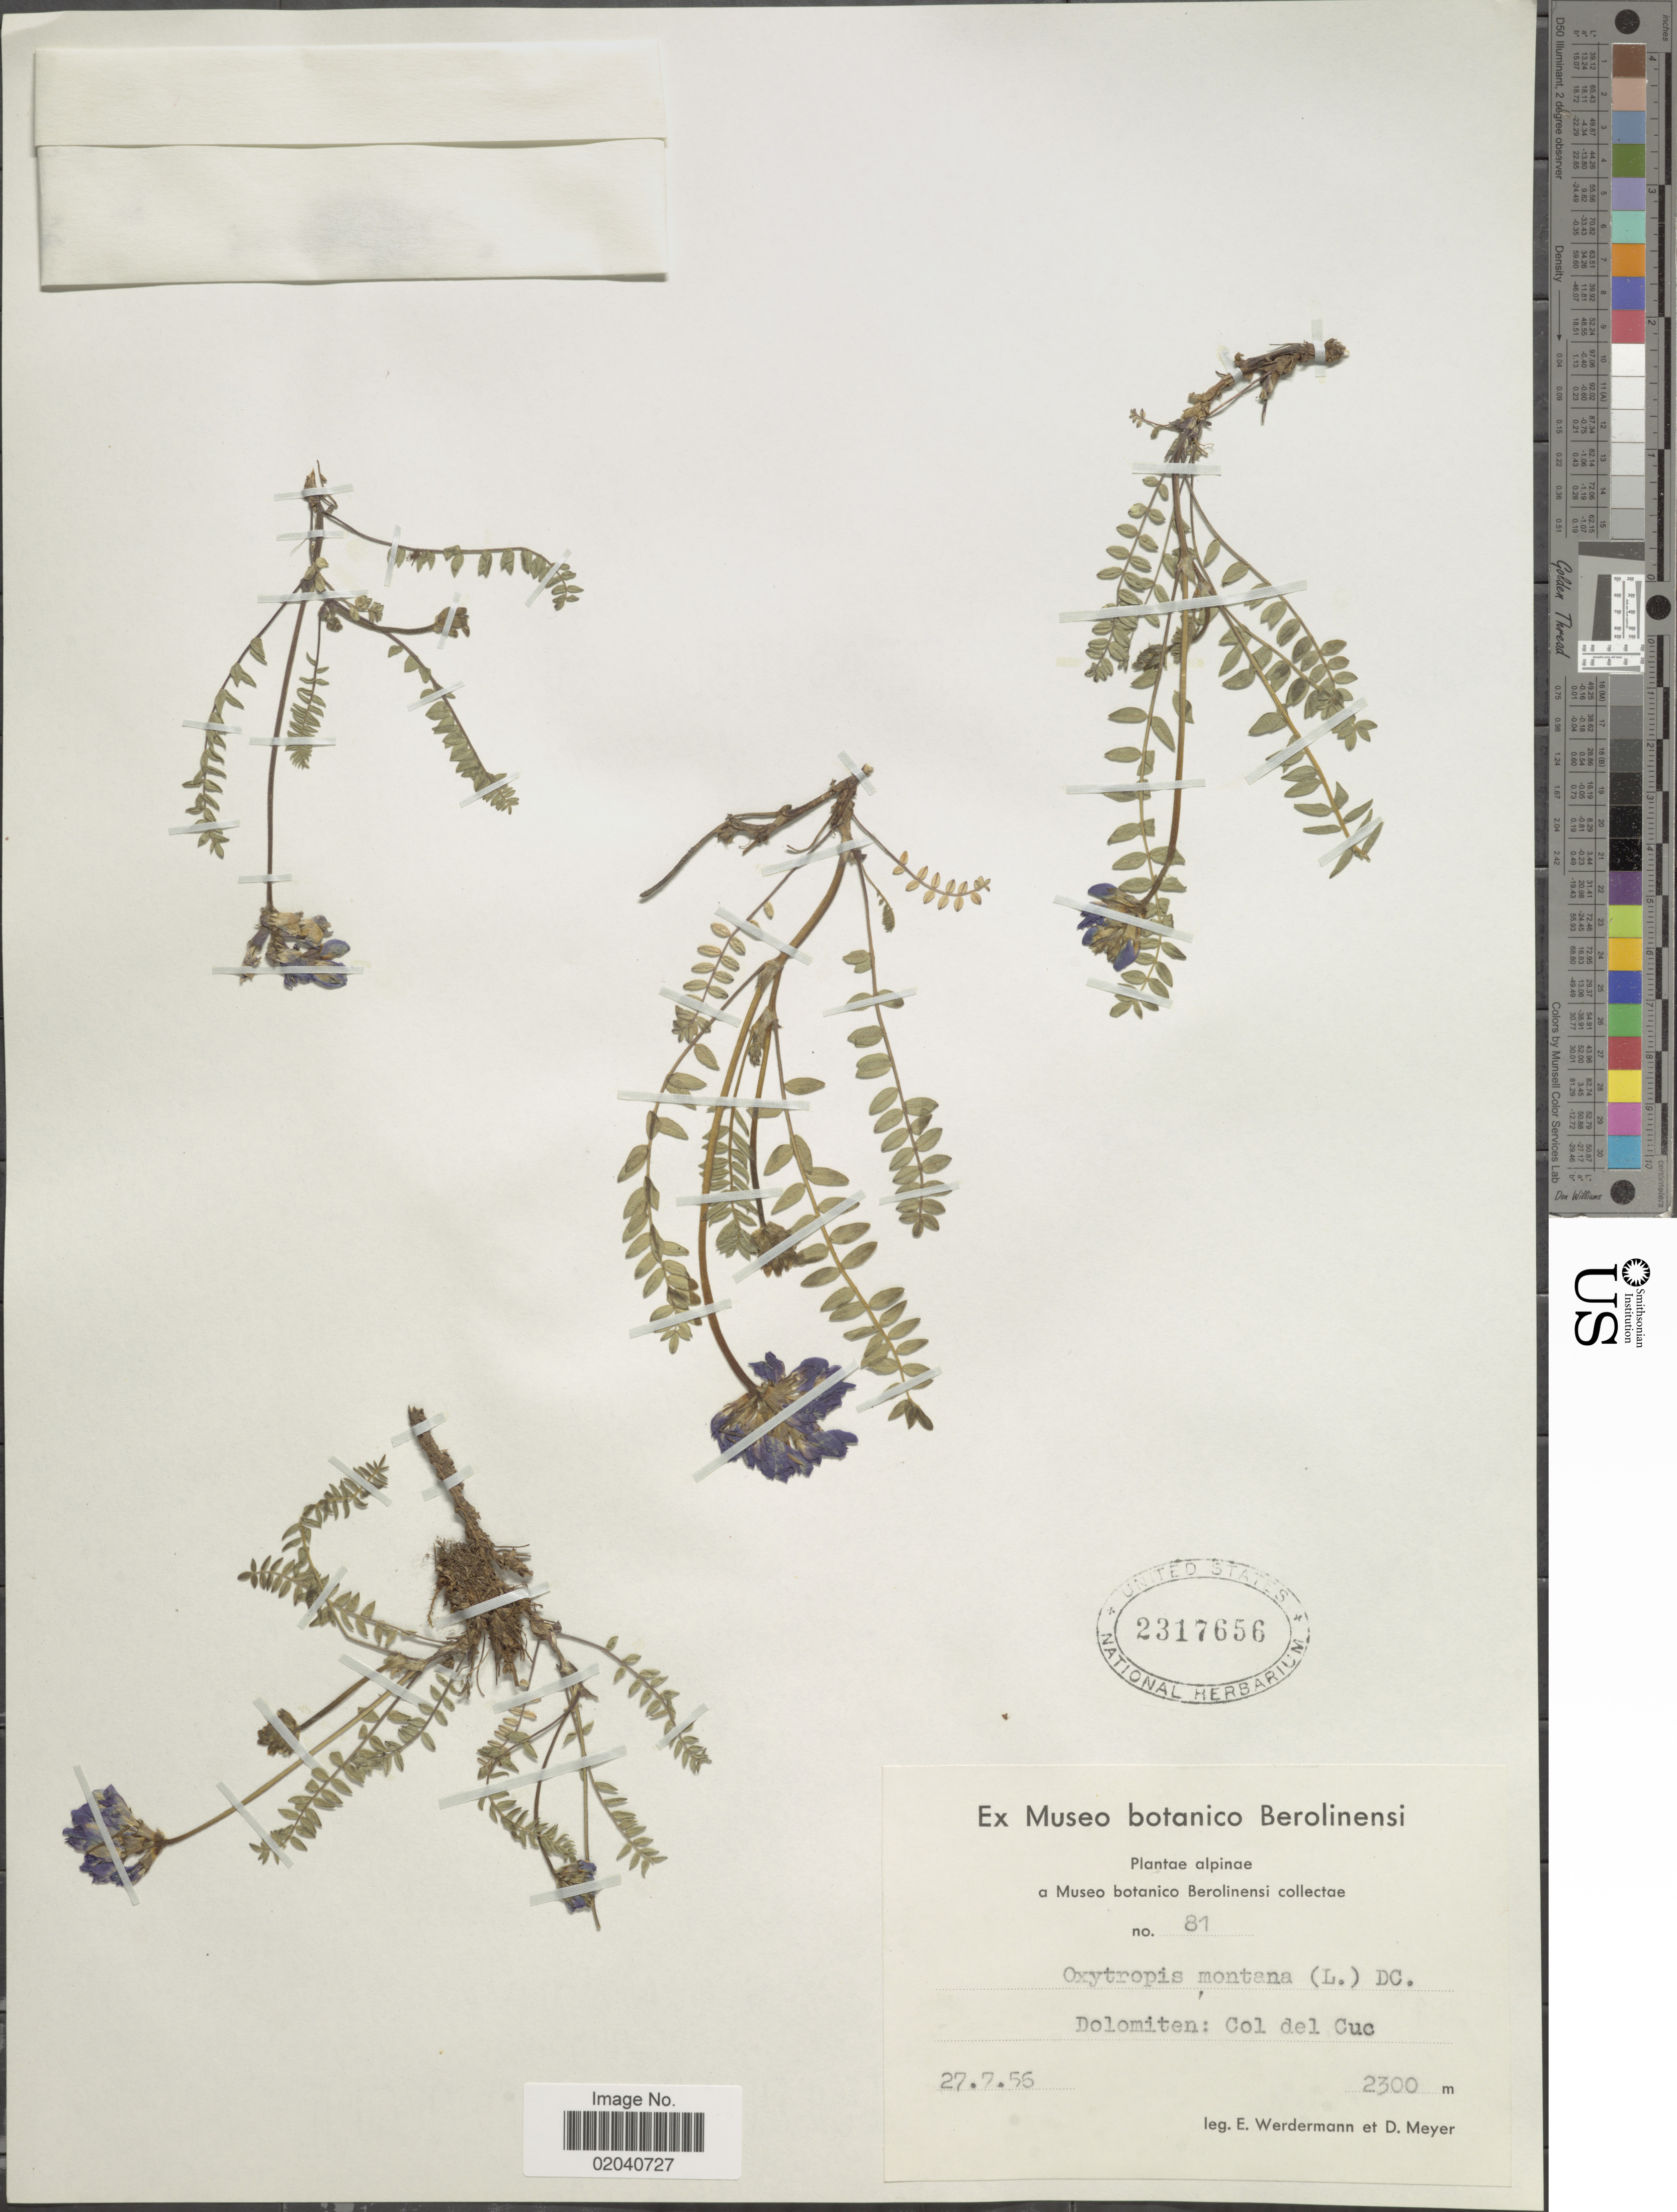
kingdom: Plantae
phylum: Tracheophyta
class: Magnoliopsida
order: Fabales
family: Fabaceae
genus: Oxytropis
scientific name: Oxytropis montana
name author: (L.) DC.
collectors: E. Werdermann & D. Meyer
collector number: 81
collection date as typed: Transcribed d/m/y: 27/7/56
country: Italy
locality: Dolomiten: Col del Cuc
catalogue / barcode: US 2317656